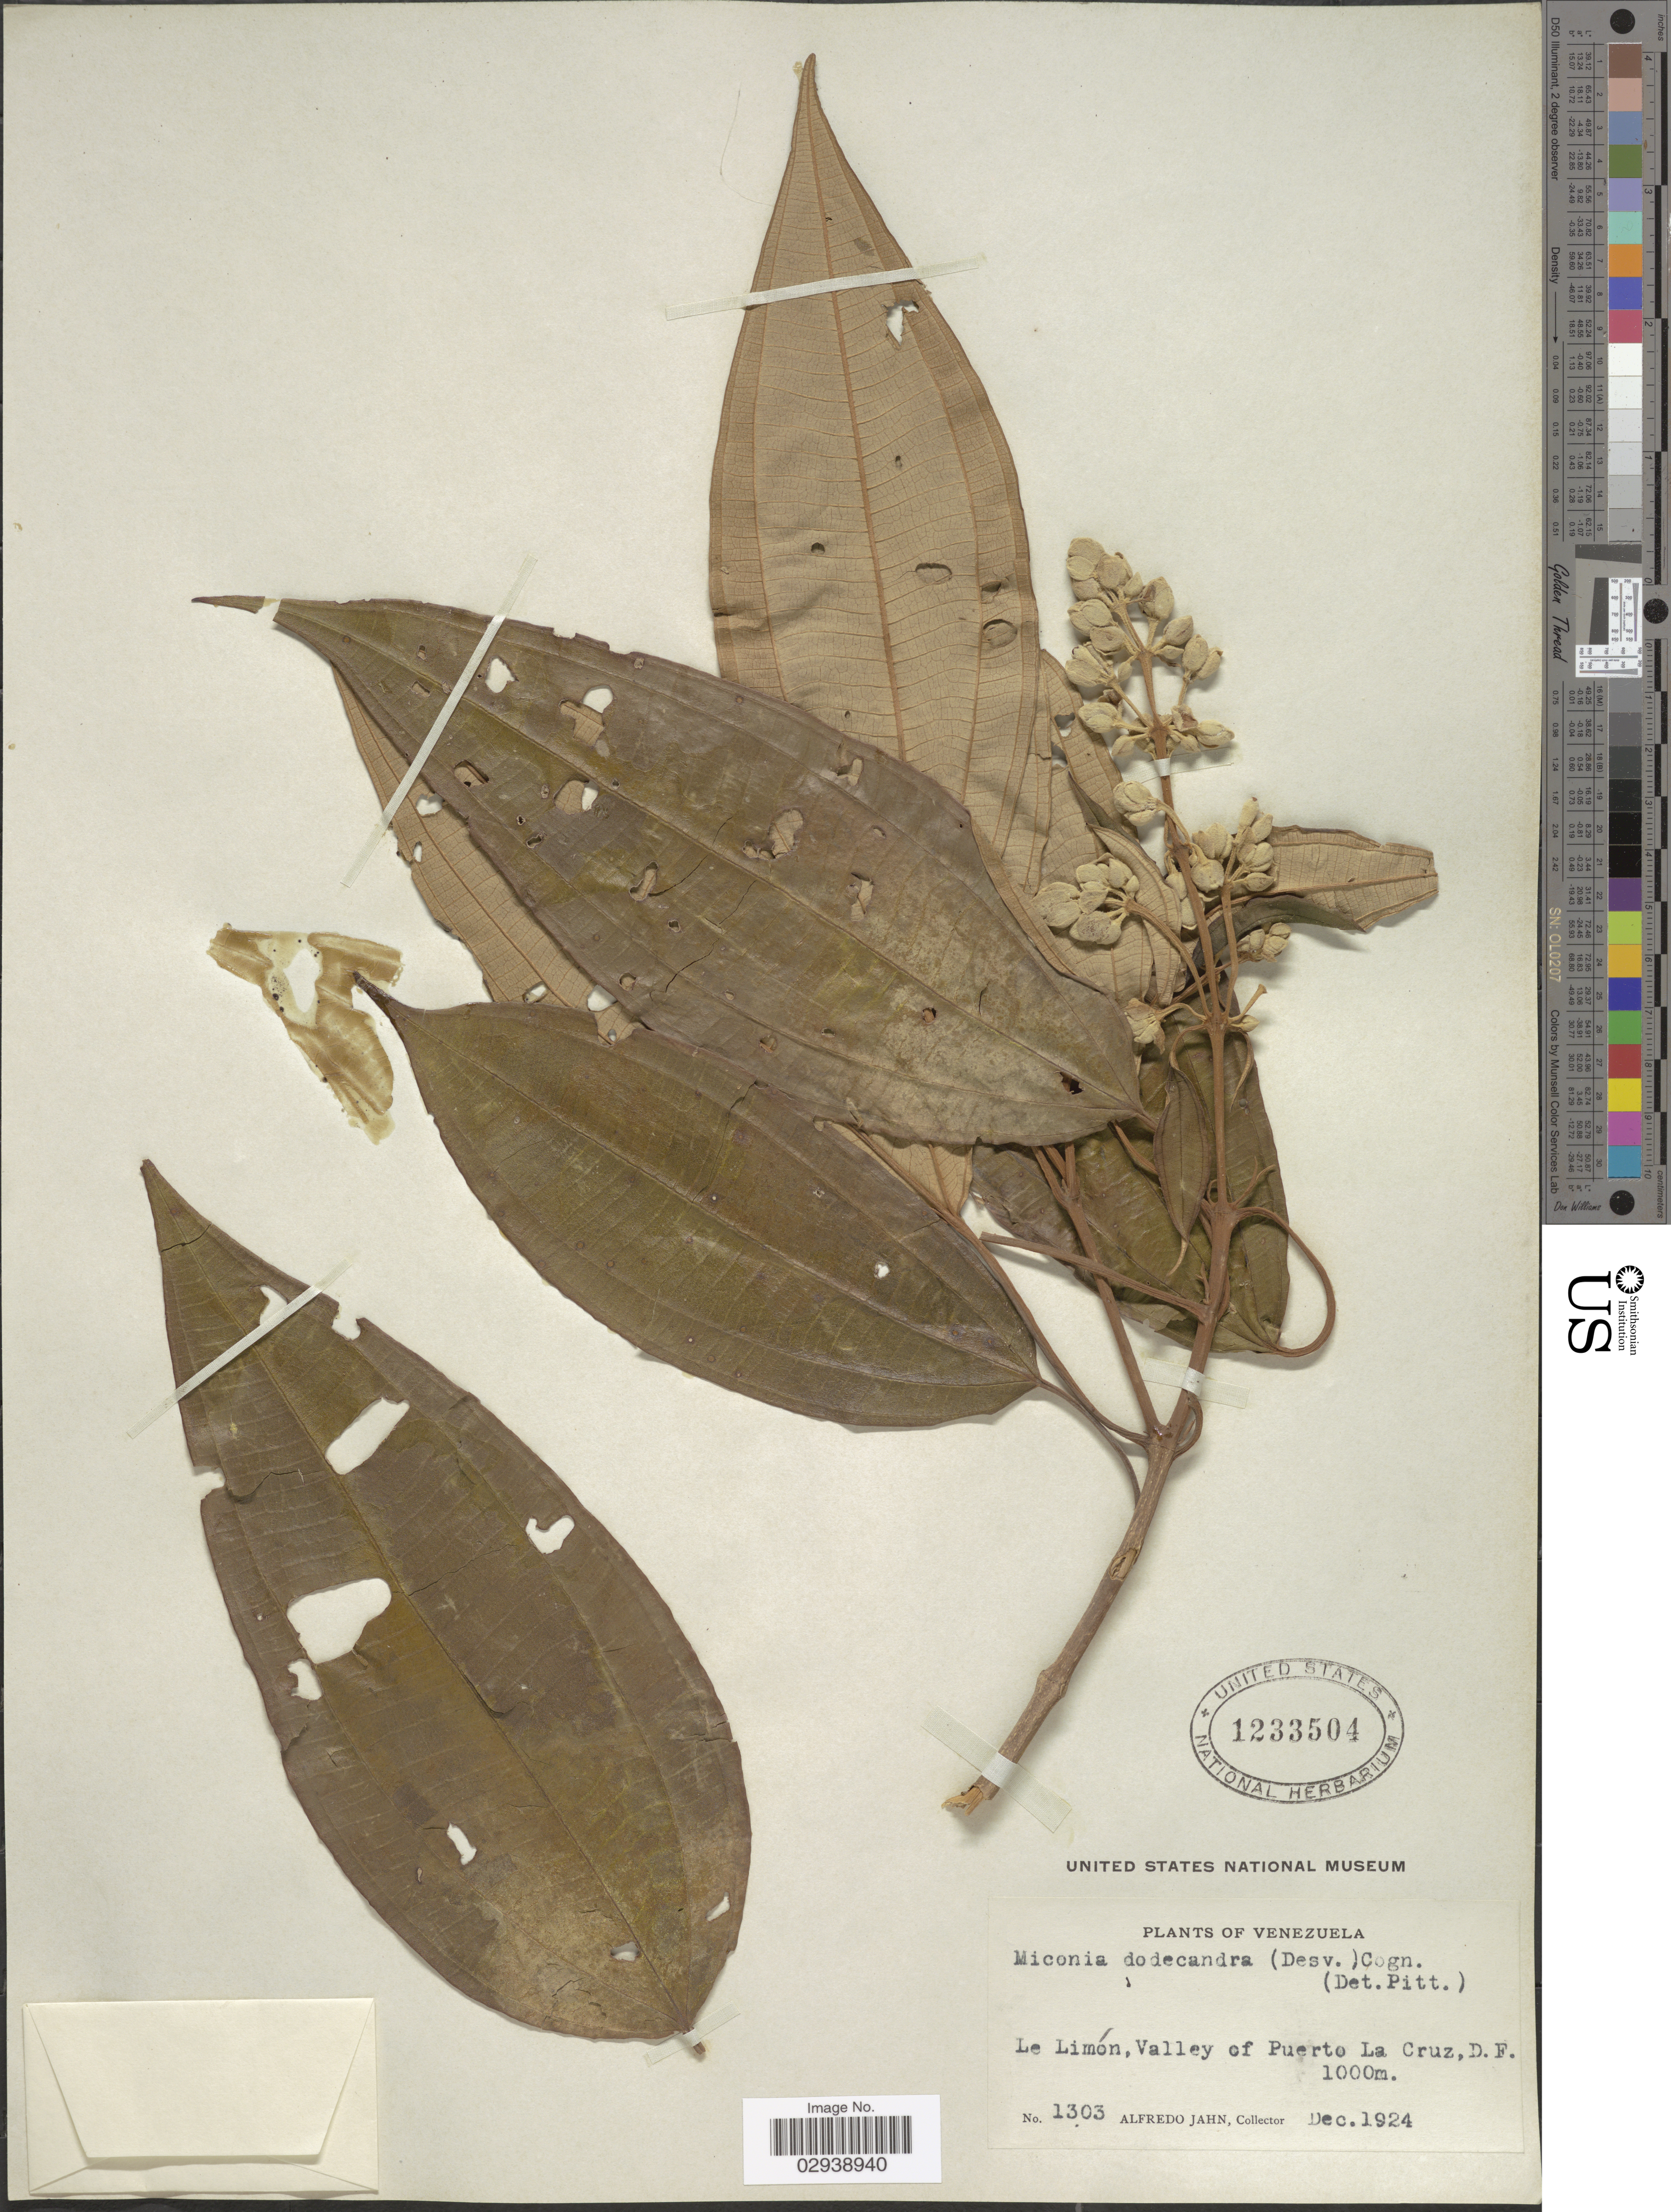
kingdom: Plantae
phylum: Tracheophyta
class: Magnoliopsida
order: Myrtales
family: Melastomataceae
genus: Miconia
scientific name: Miconia dodecandra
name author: Cogn.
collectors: A. Jahn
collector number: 1303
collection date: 1924-12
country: Venezuela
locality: Le Limón, Valley of Puerto La Cruz, D.F.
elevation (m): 1000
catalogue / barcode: US 1233504